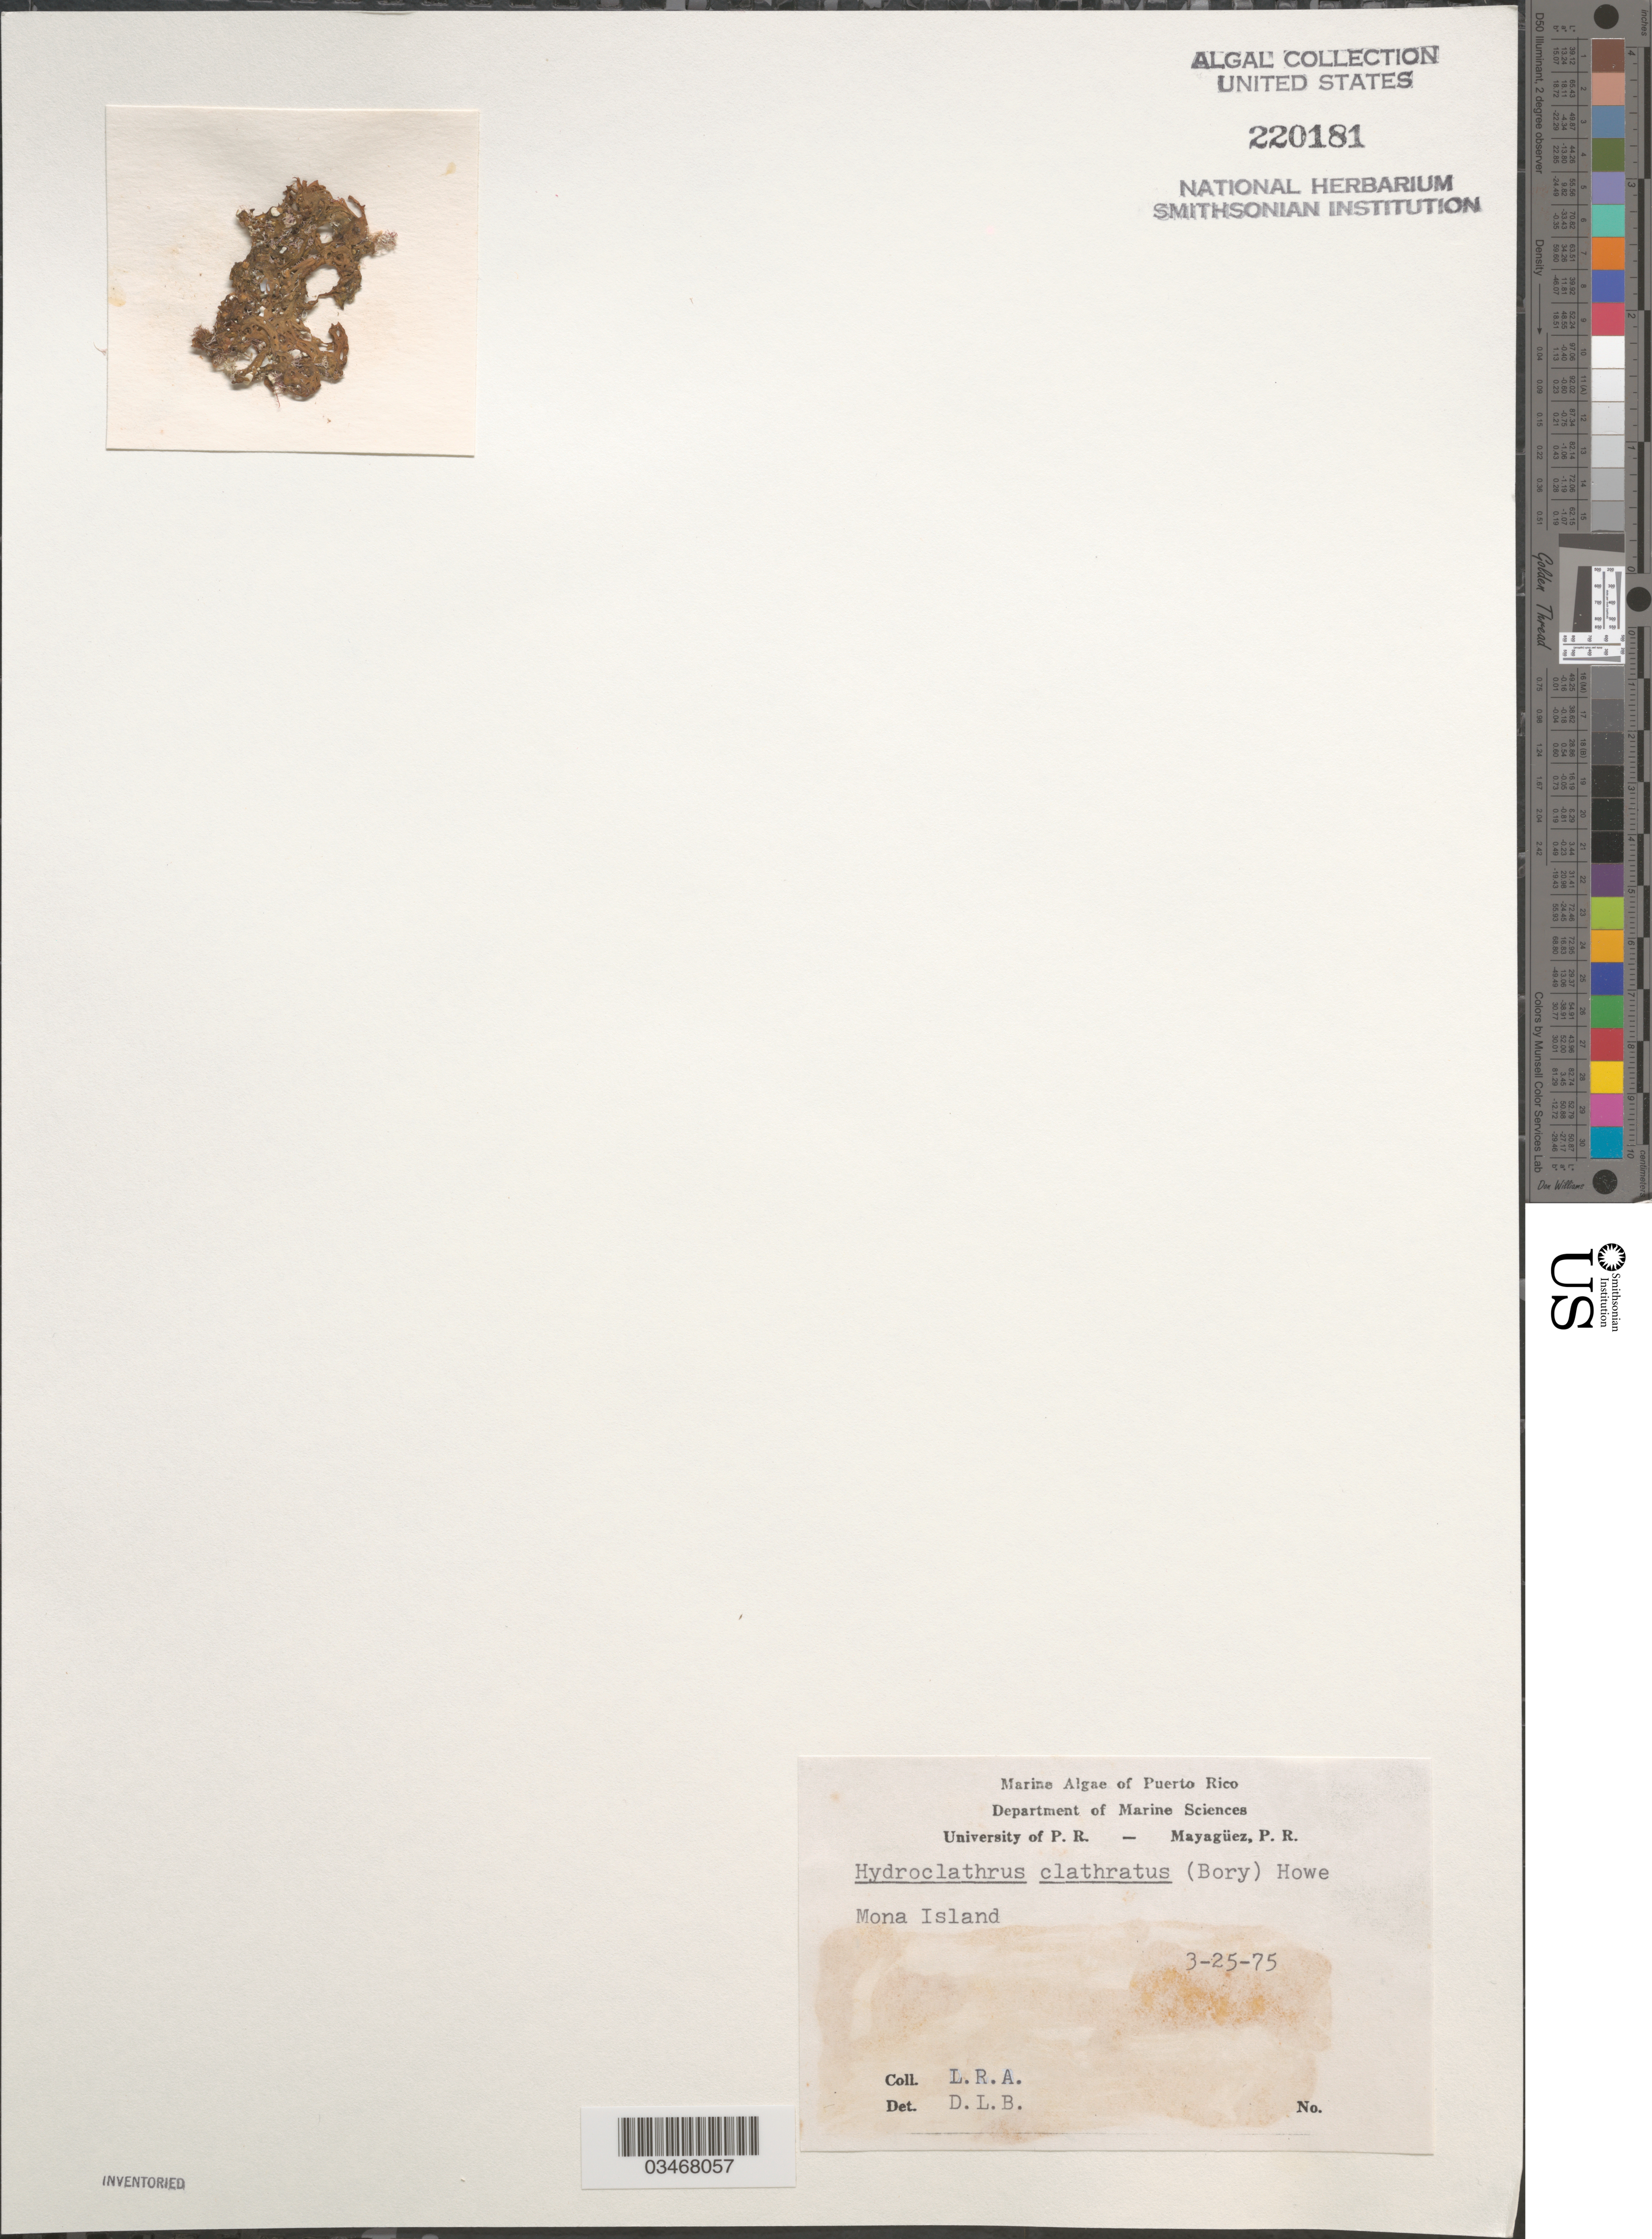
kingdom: Chromista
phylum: Ochrophyta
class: Phaeophyceae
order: Scytosiphonales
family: Scytosiphonaceae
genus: Hydroclathrus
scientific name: Hydroclathrus clathratus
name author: (C. Agardh) M. Howe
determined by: Ballantine, D. L.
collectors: L. Almodovar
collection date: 1975-03-25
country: Puerto Rico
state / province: Mayagüez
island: Mona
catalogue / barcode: US 220181